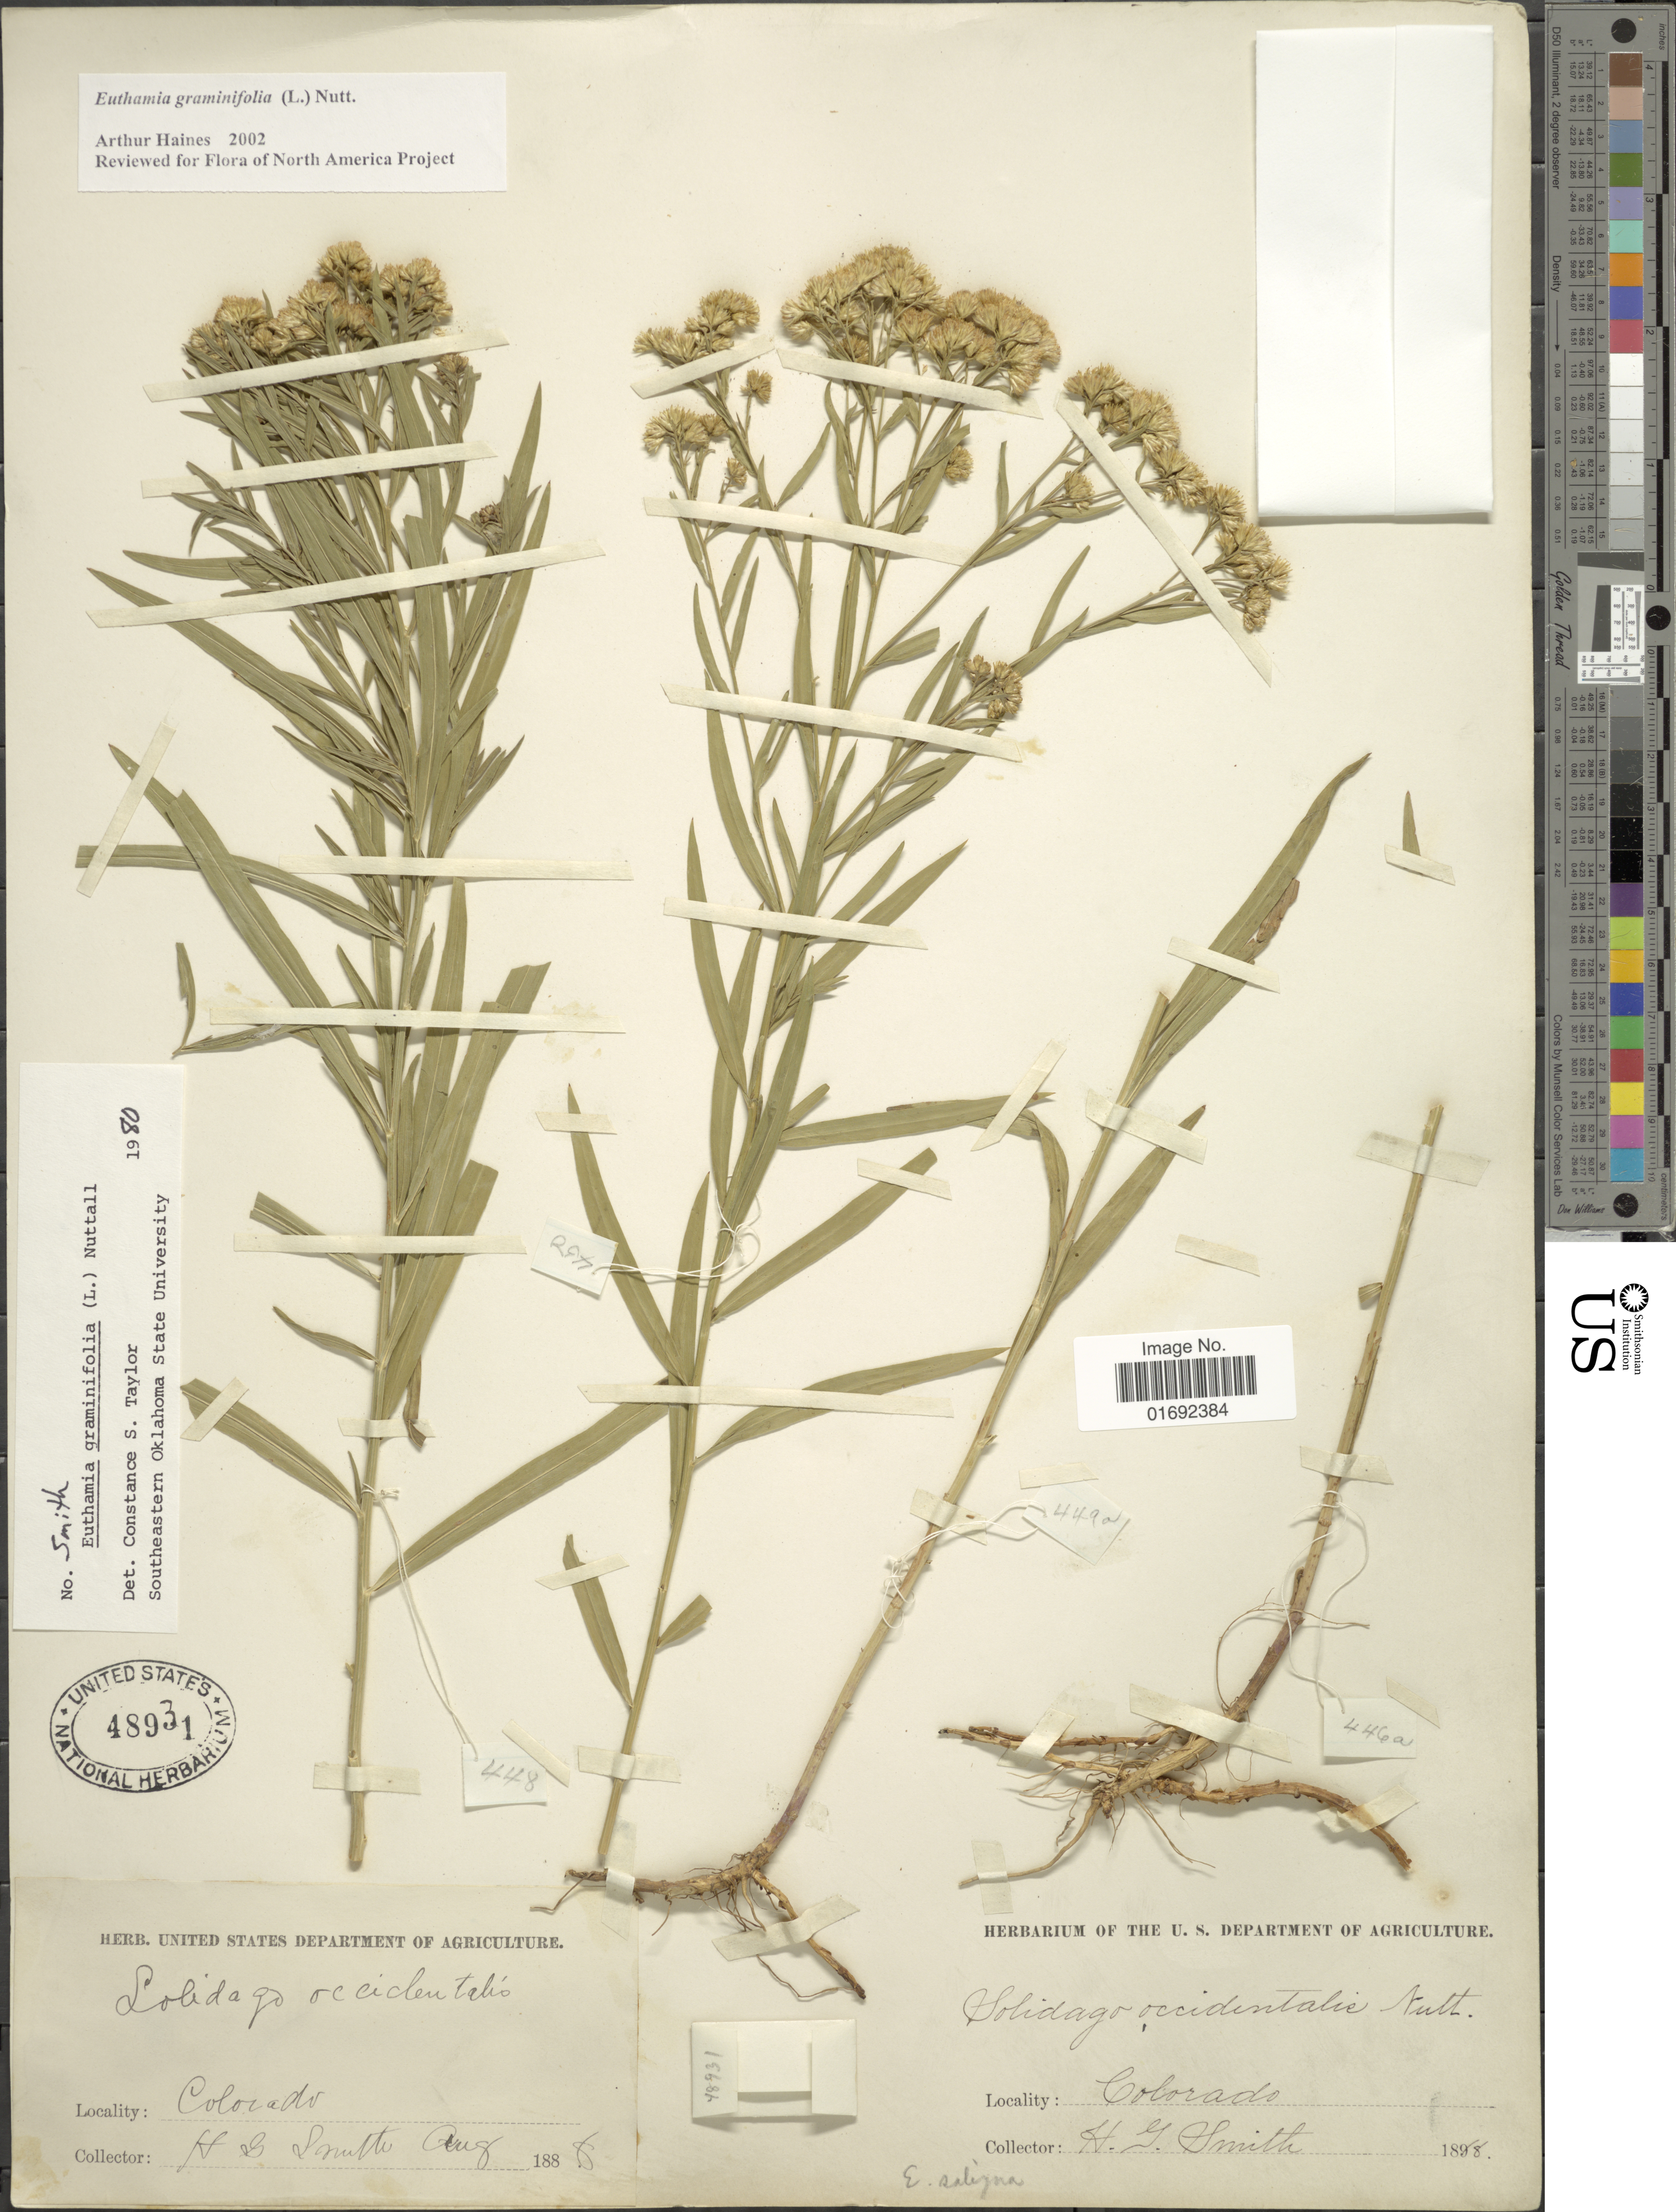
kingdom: Plantae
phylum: Tracheophyta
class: Magnoliopsida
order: Asterales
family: Asteraceae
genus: Euthamia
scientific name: Euthamia graminifolia var. major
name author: (Michx.) Moldenke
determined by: Urbatsch, Lowell E., Curator (LSU), Louisiana State University (UNITED STATES)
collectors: H. G. Smith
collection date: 1888-08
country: United States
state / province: Colorado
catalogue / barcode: US 48931